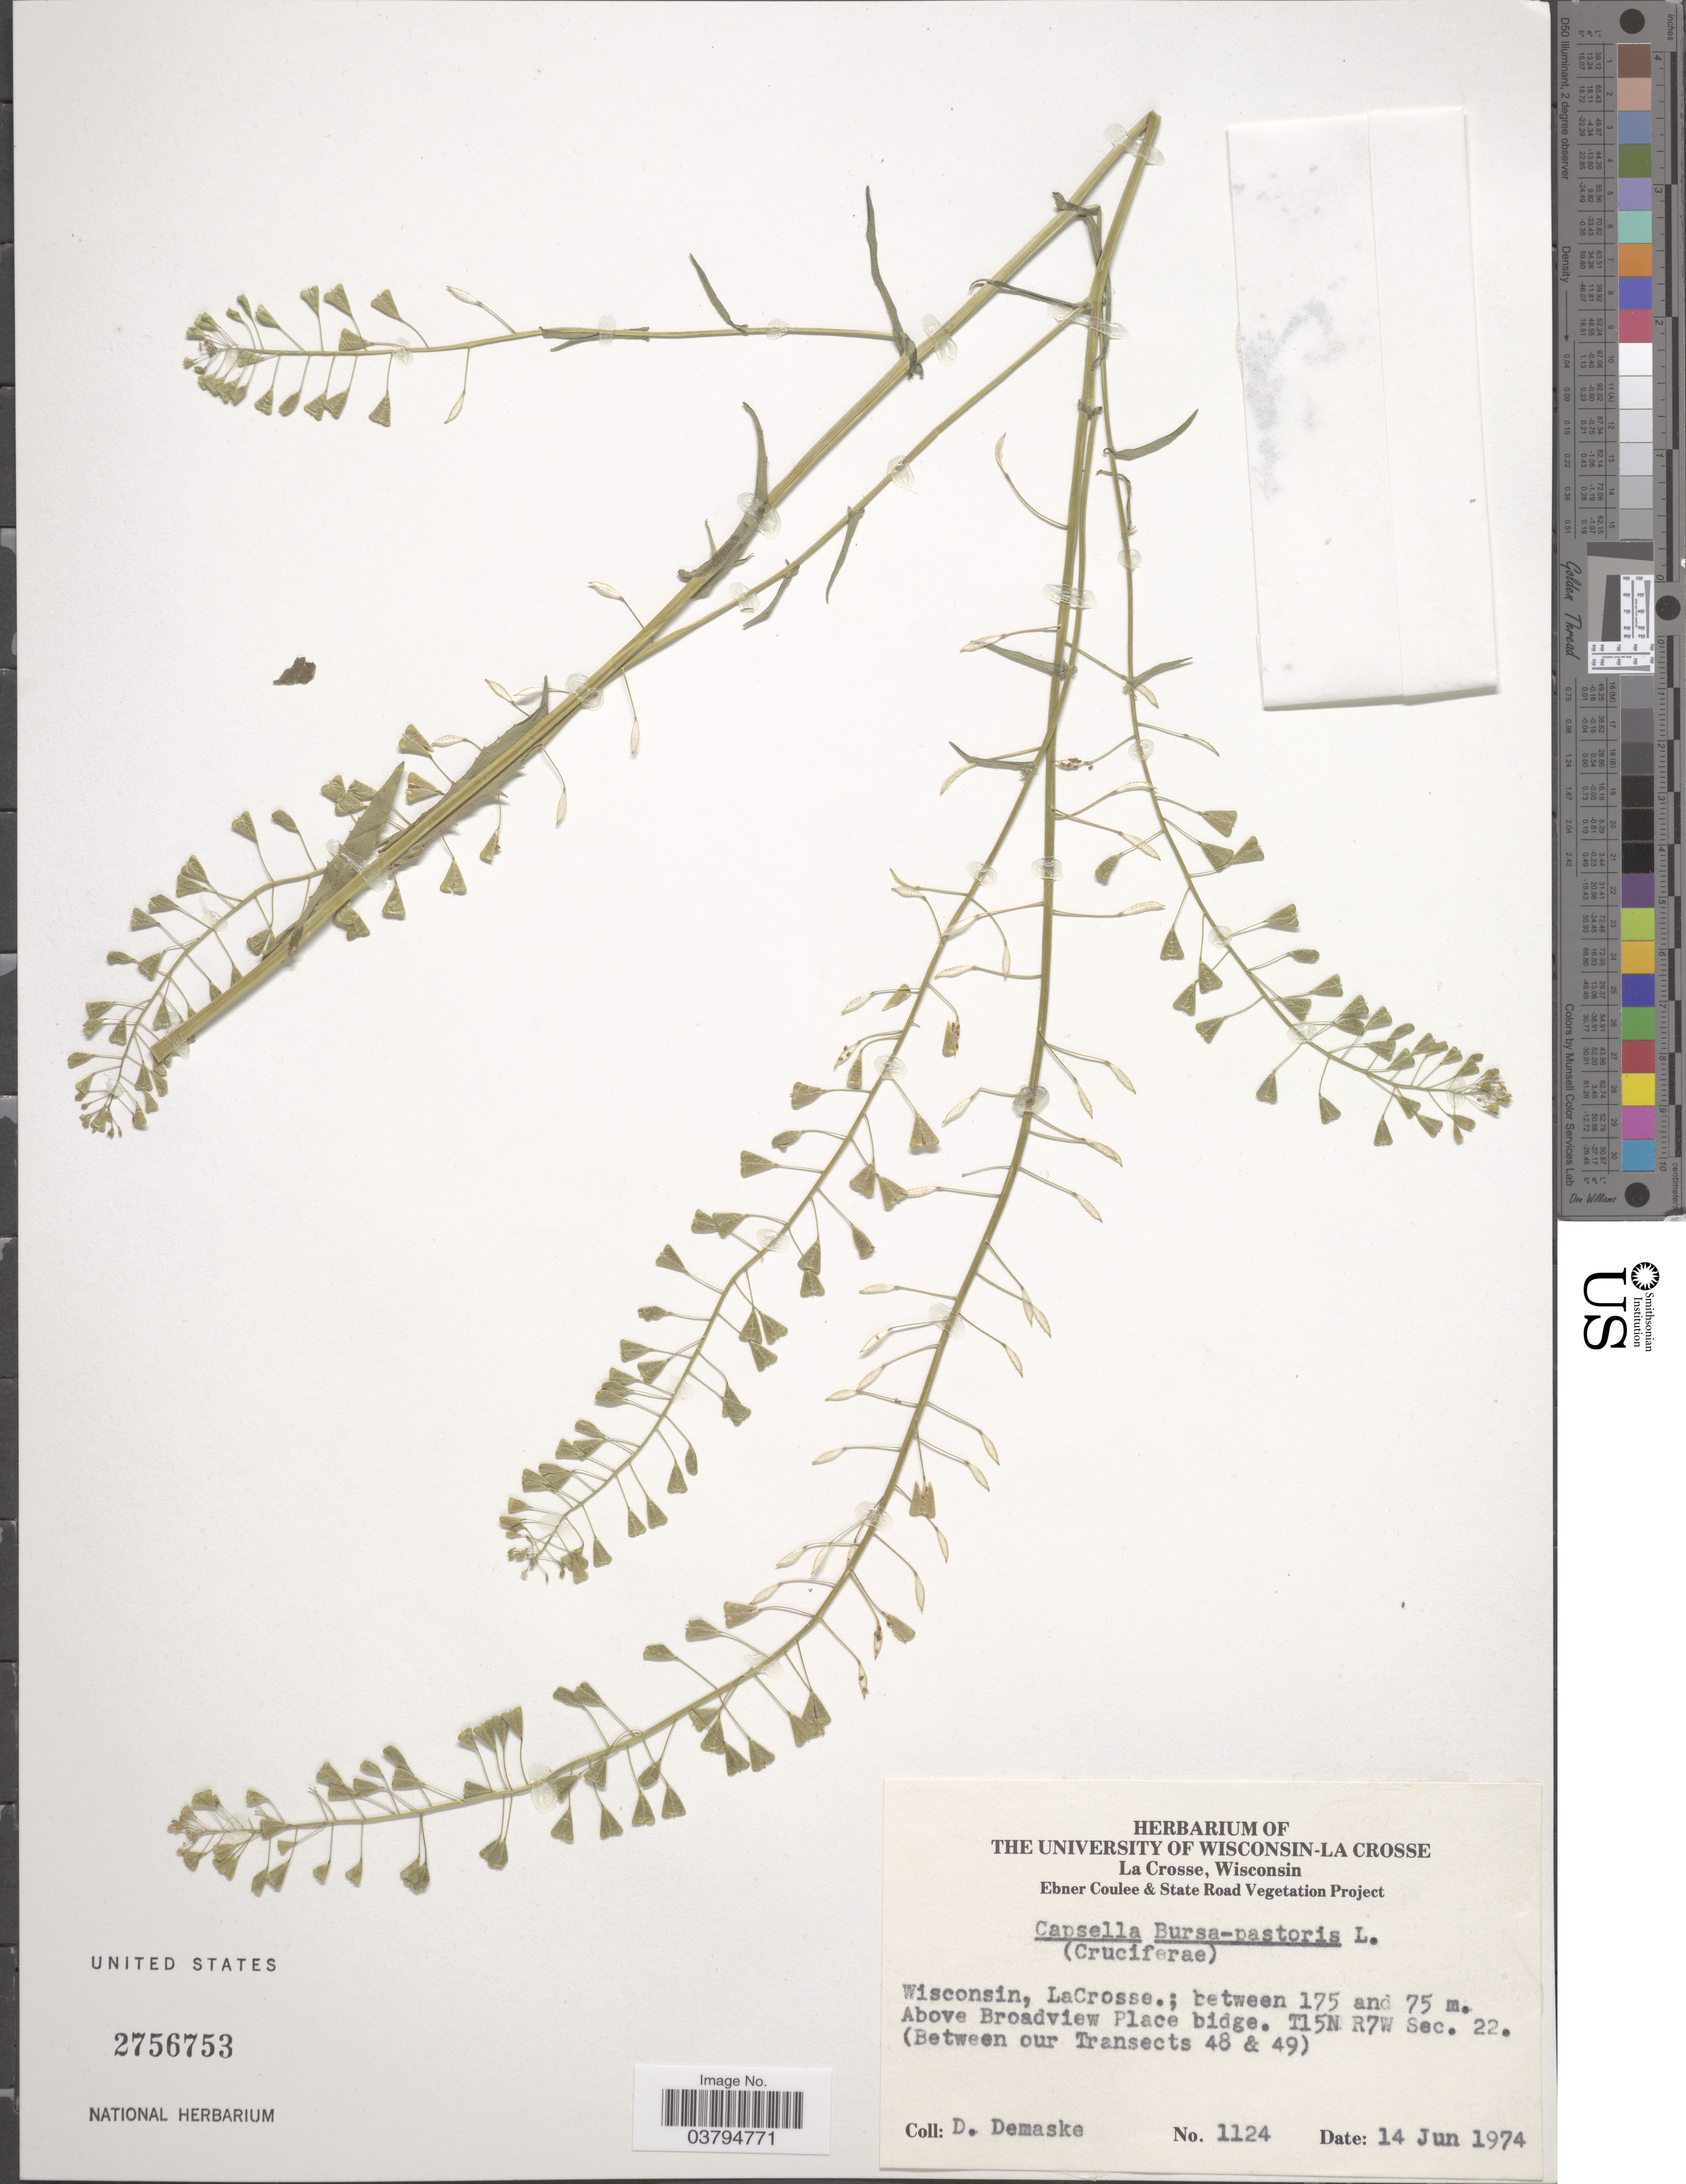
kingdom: Plantae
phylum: Tracheophyta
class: Magnoliopsida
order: Brassicales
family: Brassicaceae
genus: Capsella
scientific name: Capsella bursa-pastoris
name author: (L.) Medik.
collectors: D. Demaske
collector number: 1124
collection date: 1974-06-14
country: United States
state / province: Wisconsin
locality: LaCrosse.; between 175 and 75 m. Above Broadview Place bridge. T15N R7W Sec. 22. (Between our Transects 48 & 49).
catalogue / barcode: US 2756753